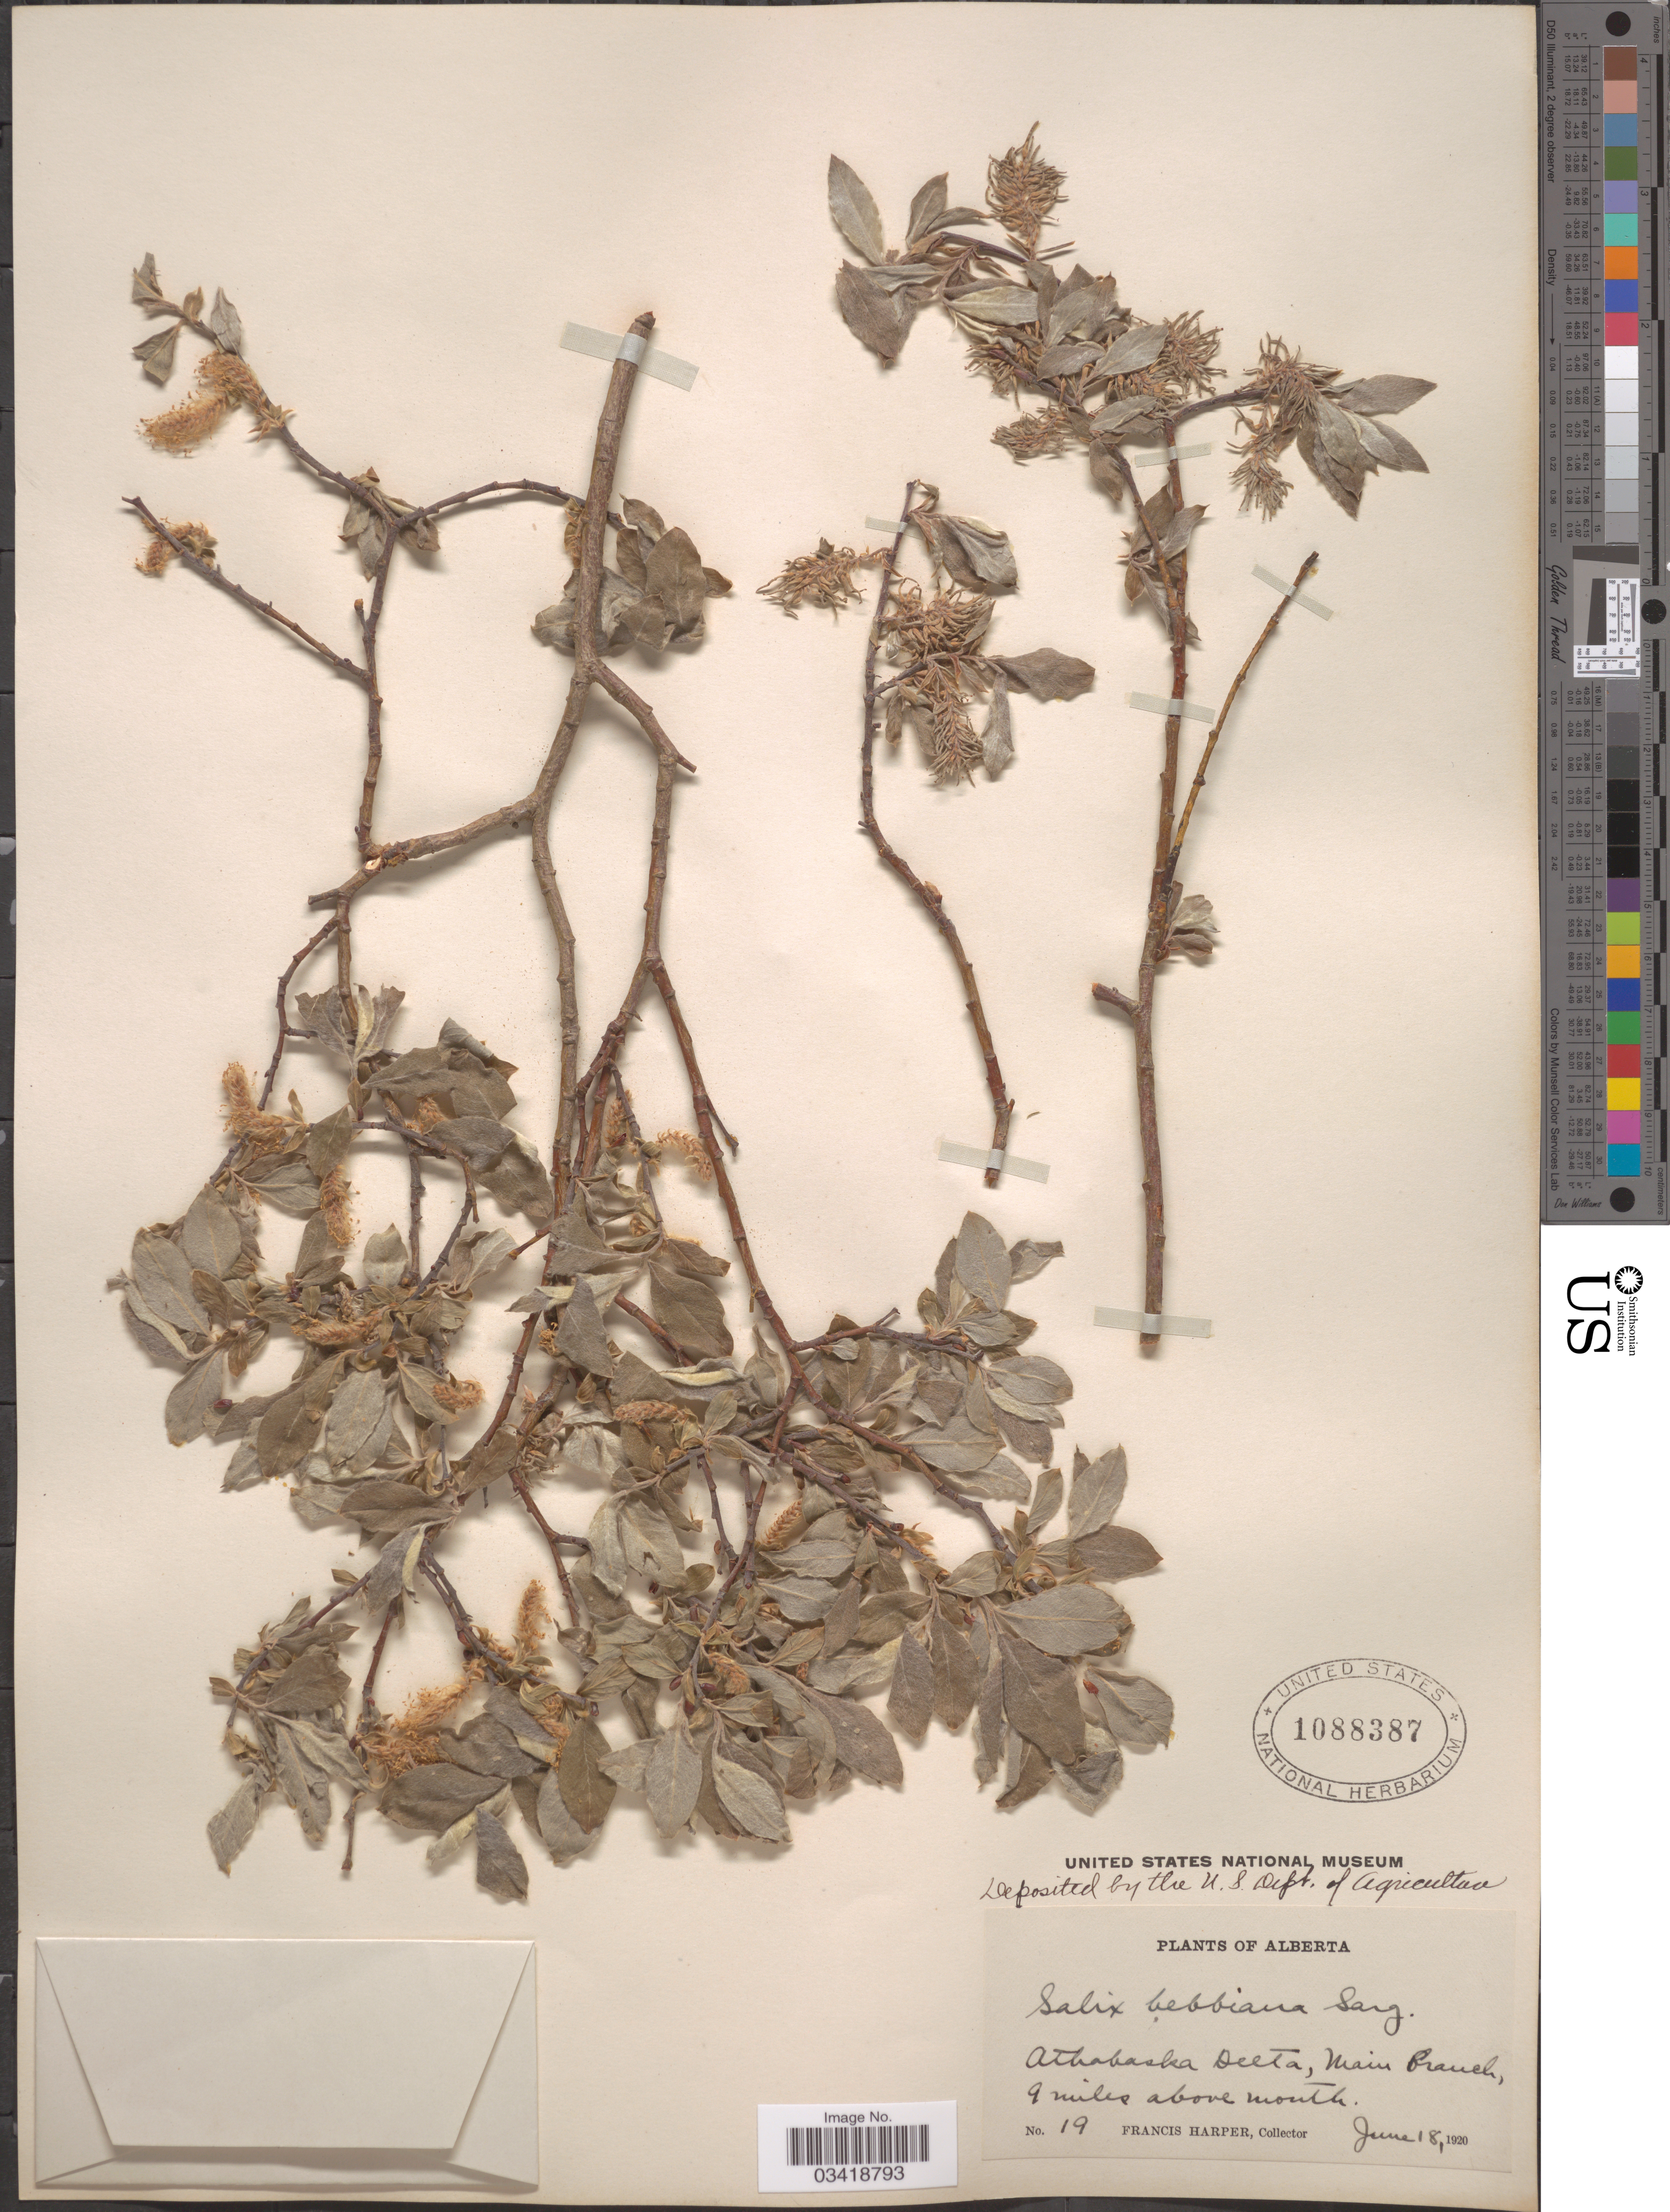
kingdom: Plantae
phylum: Tracheophyta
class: Magnoliopsida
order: Malpighiales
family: Salicaceae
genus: Salix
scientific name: Salix bebbiana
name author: Sarg.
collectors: F. Harper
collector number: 19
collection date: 1920-06-18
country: Canada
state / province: Alberta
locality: Athabaska Delta, Main Branch, 9 miles above mouth.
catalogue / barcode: US 1088387